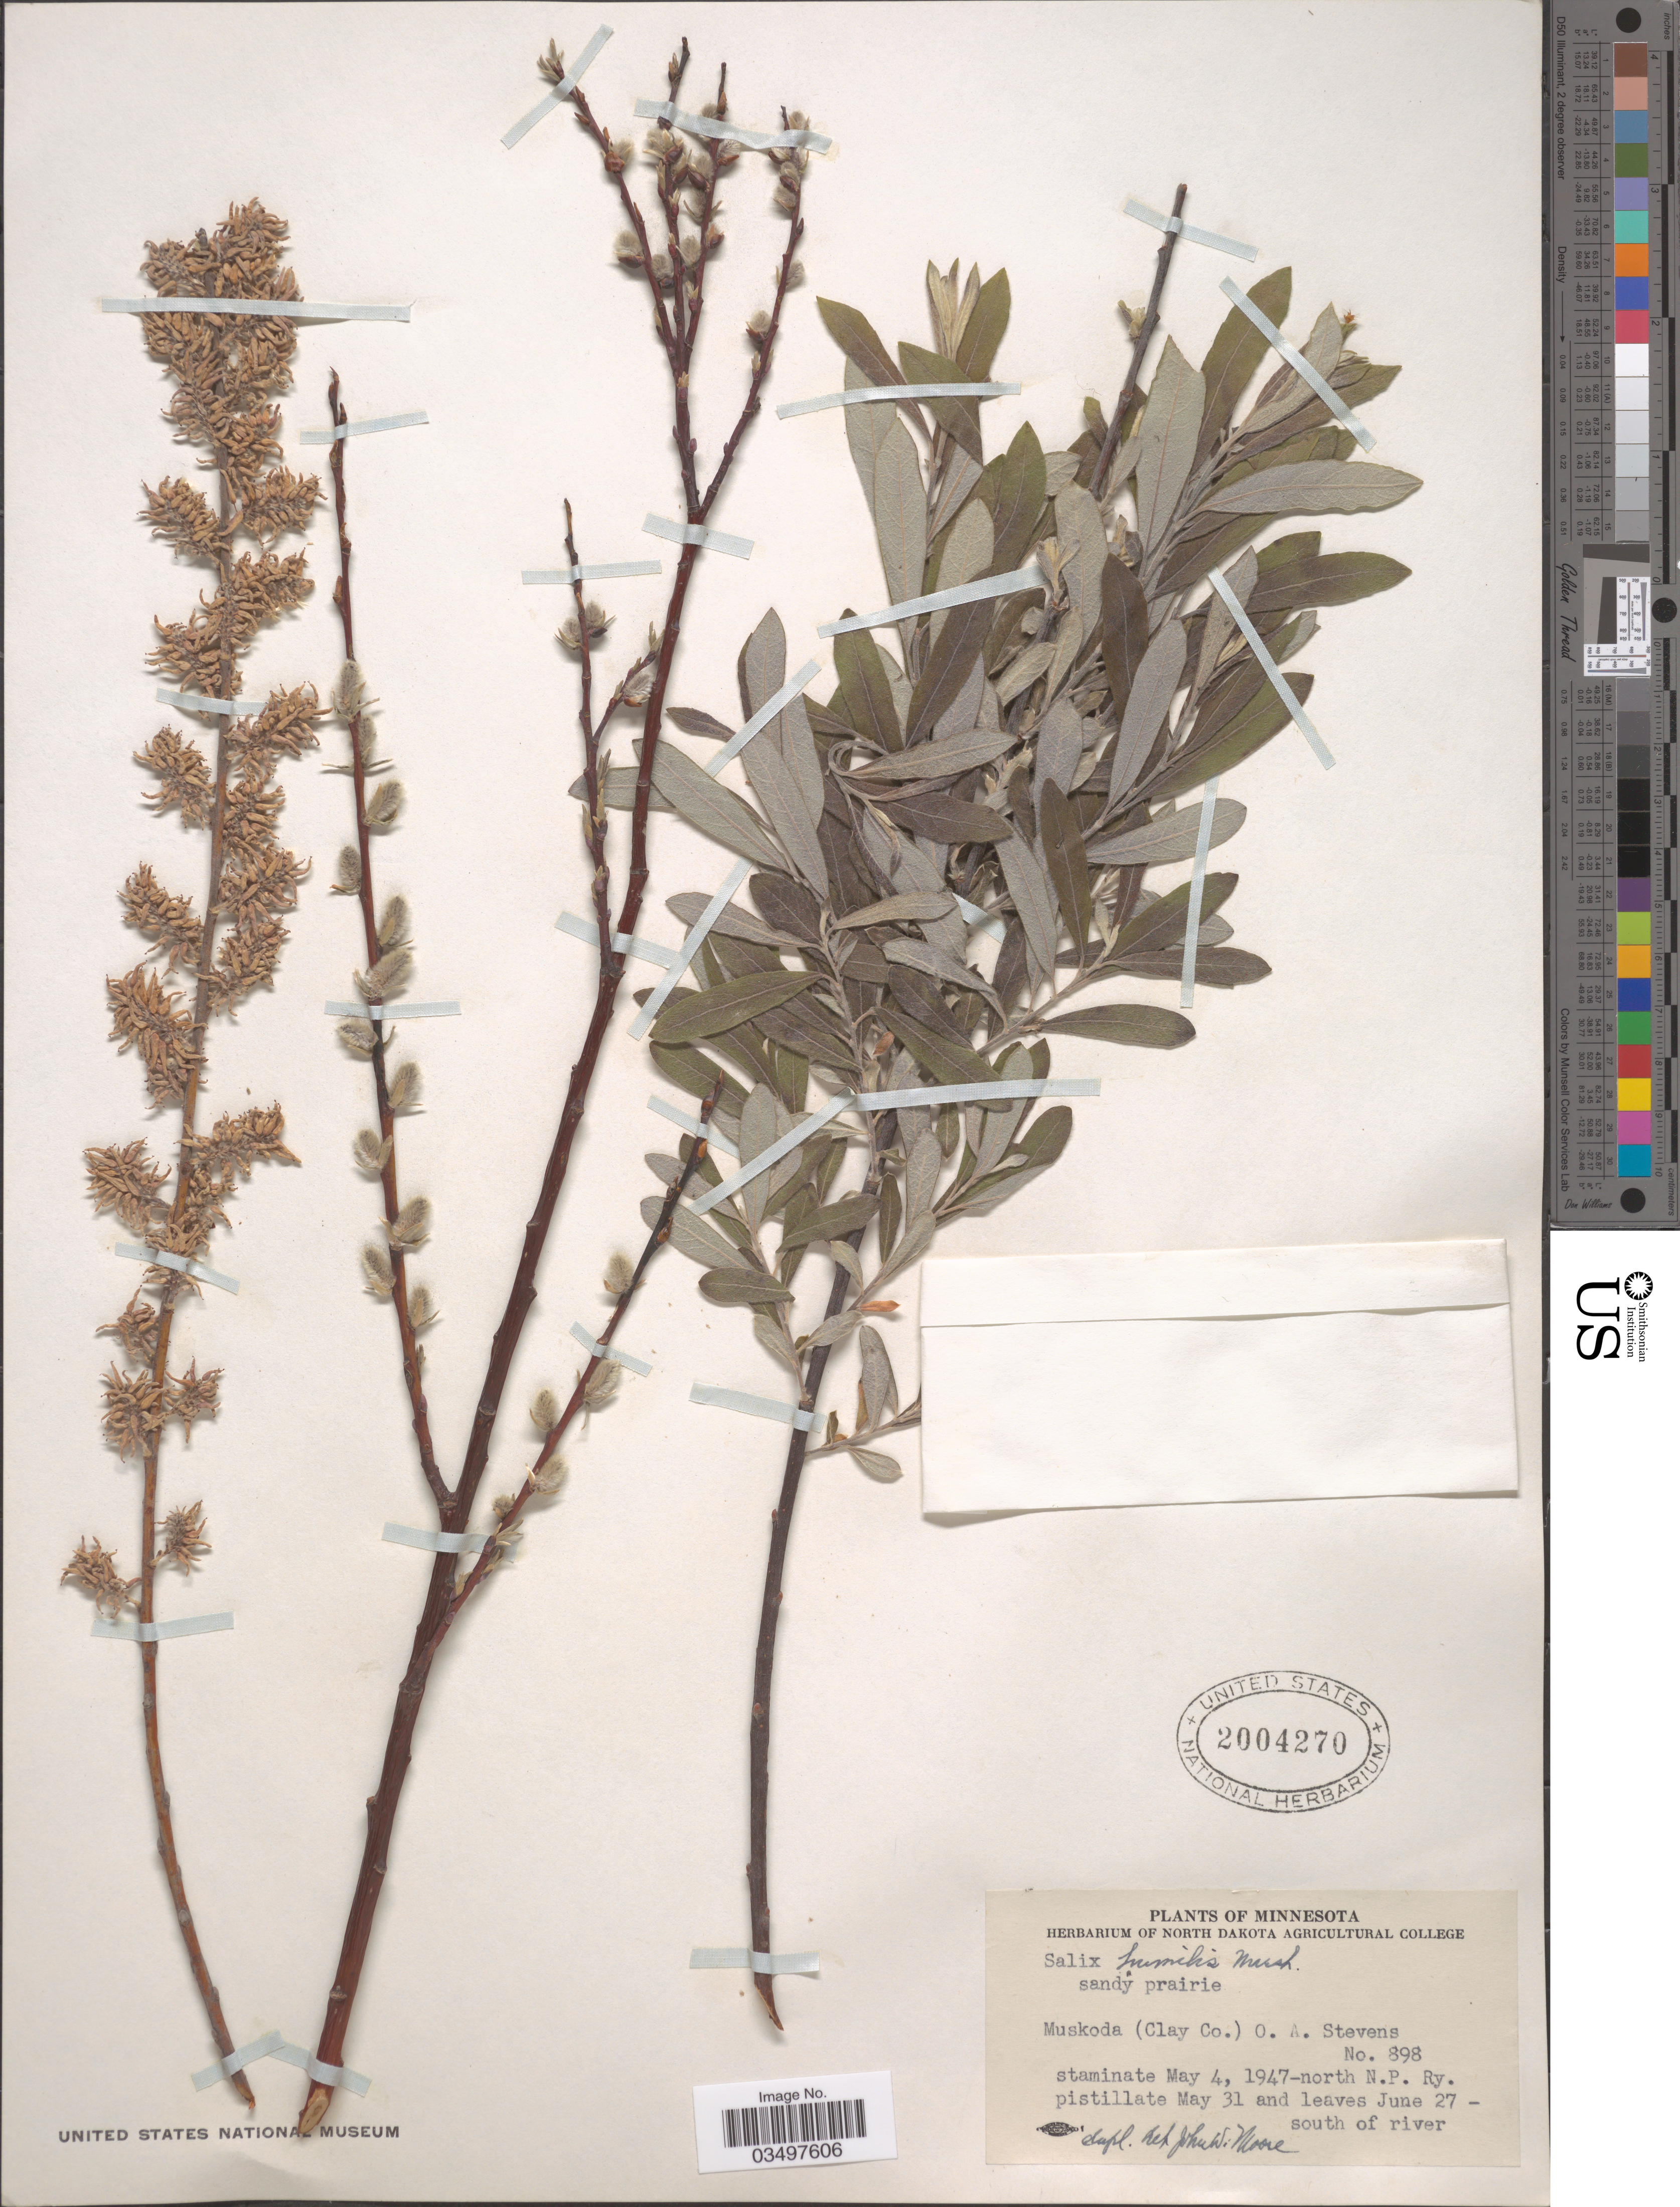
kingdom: Plantae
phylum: Tracheophyta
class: Magnoliopsida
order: Malpighiales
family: Salicaceae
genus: Salix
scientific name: Salix humilis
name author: Marshall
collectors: O. A. Stevens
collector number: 898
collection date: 1947-05-04/1947-06-27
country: United States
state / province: Minnesota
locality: Muskoda (Clay Co.), north N.P. Ry. pistillate and leaves south of river.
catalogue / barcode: US 2004270